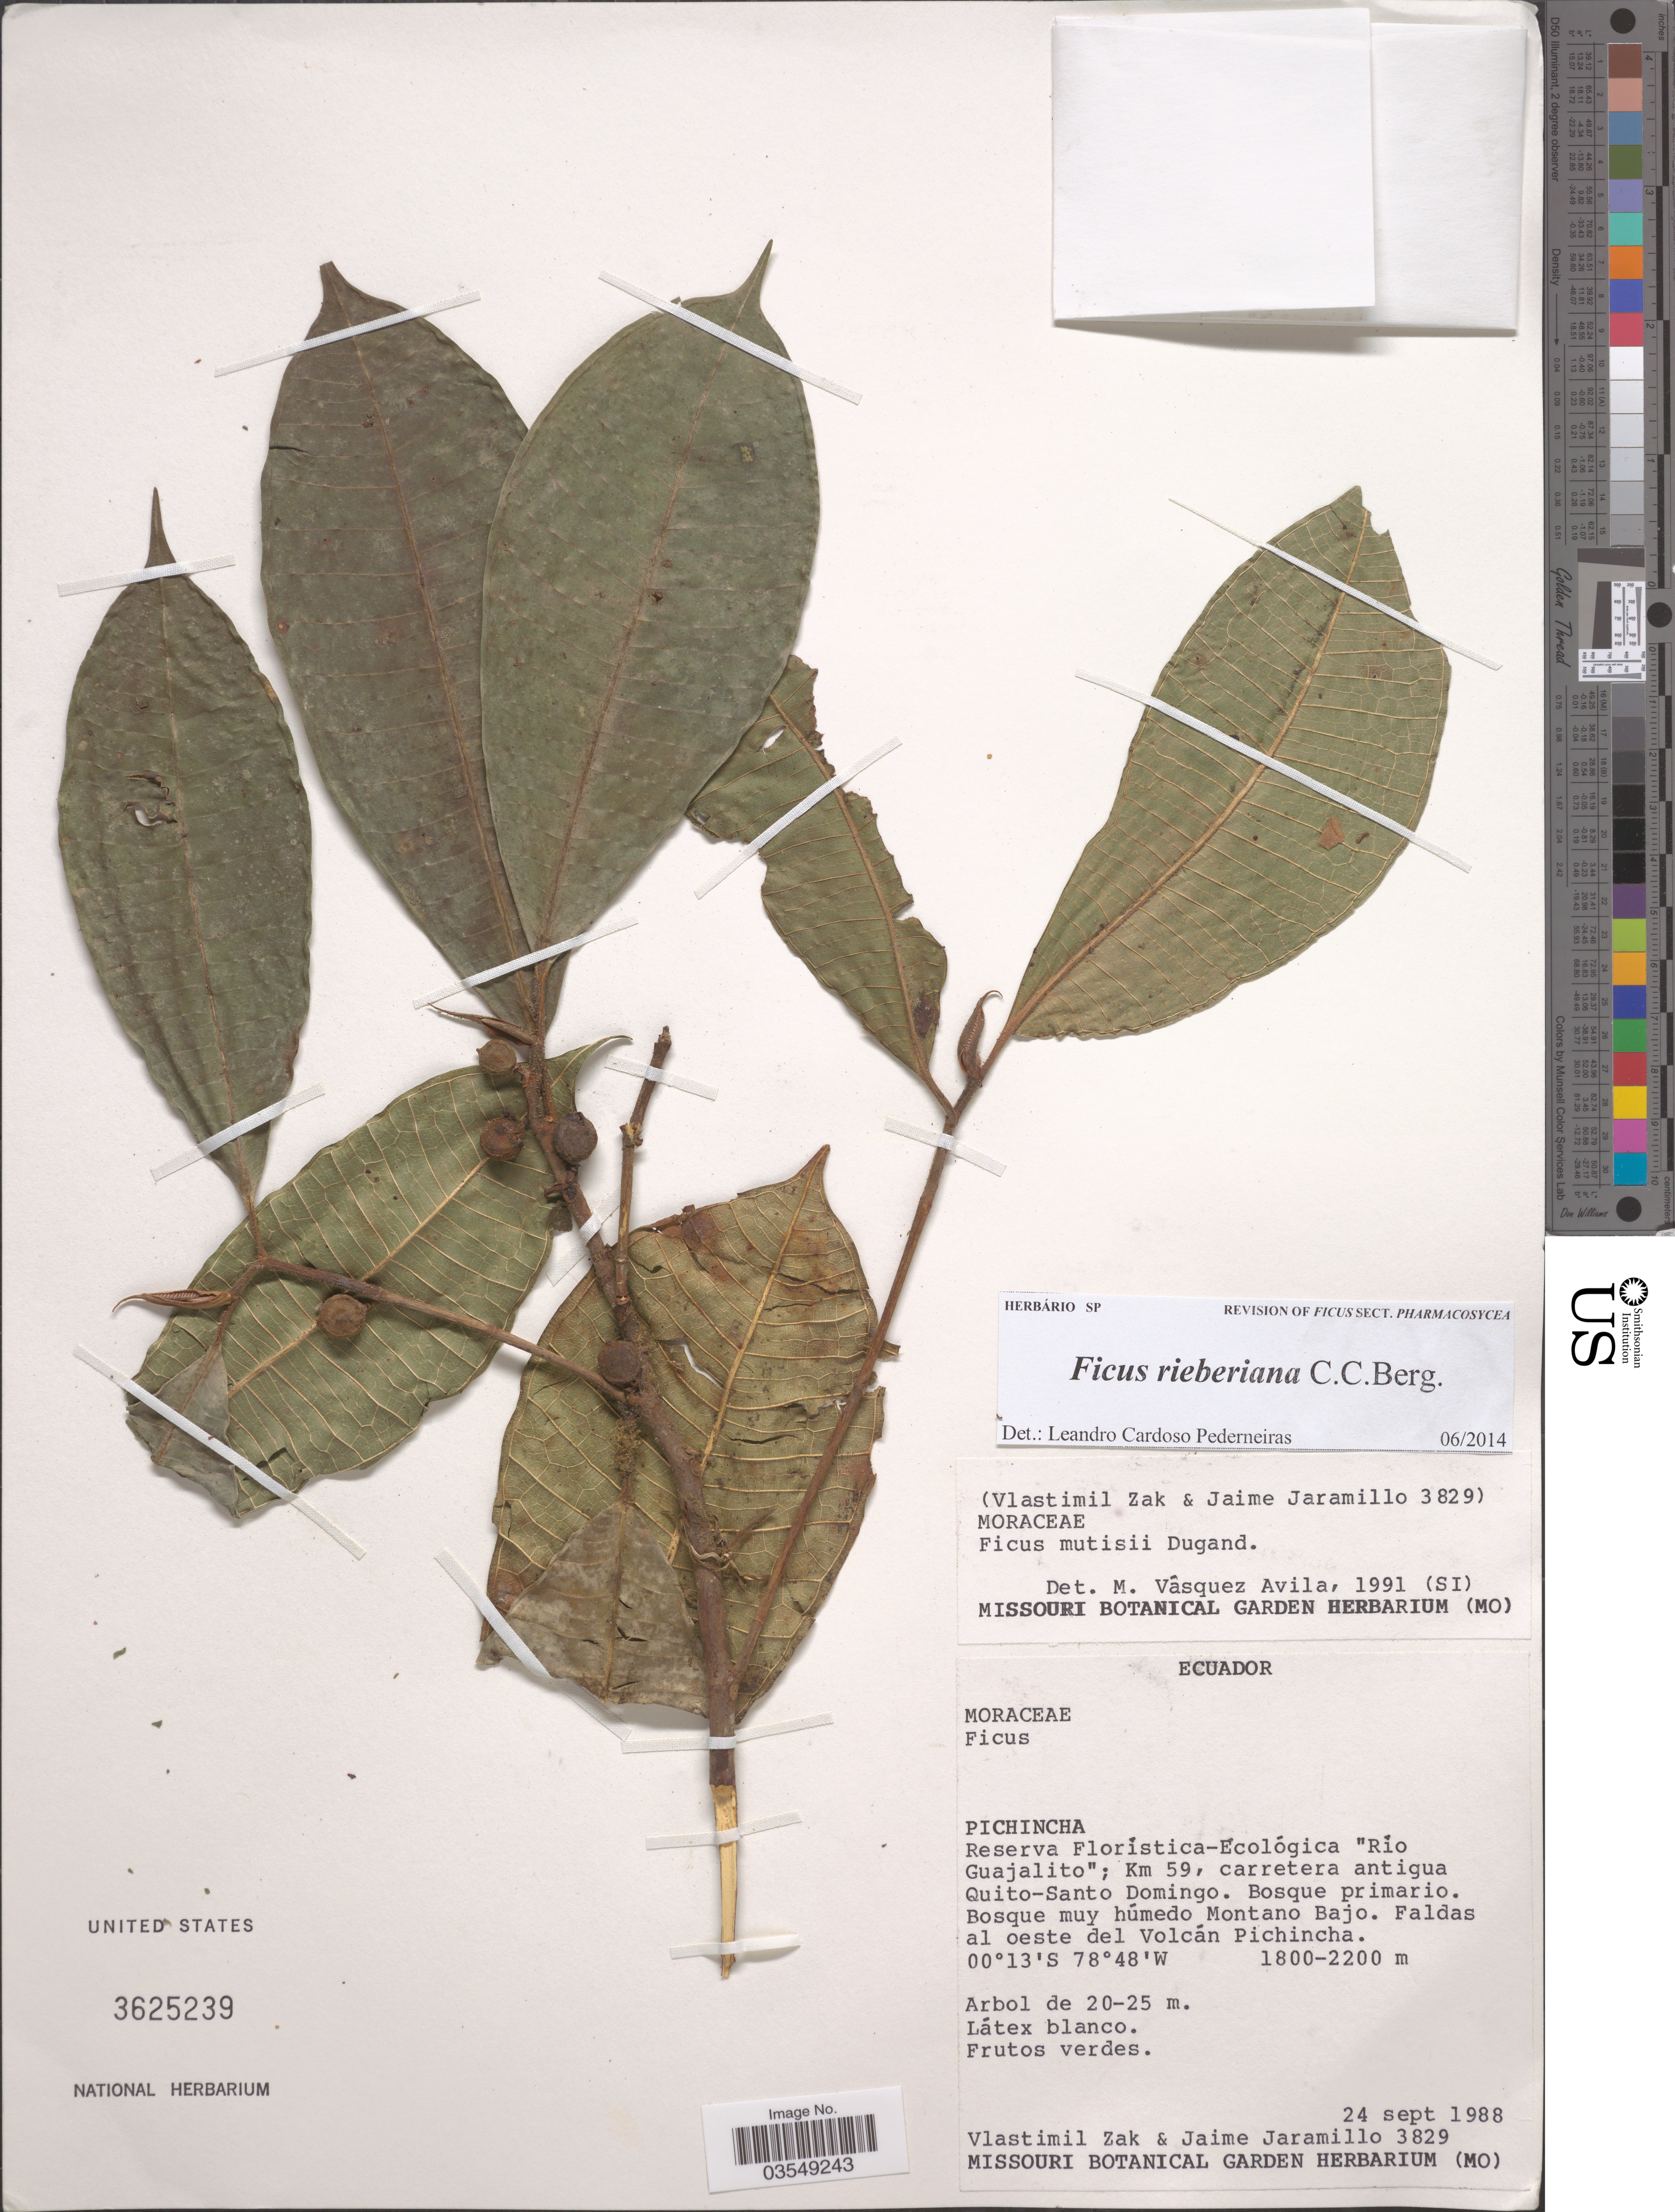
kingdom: Plantae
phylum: Tracheophyta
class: Magnoliopsida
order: Rosales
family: Moraceae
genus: Ficus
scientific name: Ficus rieberiana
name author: C.C. Berg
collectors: V. Zak & J. Jaramillo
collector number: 3829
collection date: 1988-09-24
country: Ecuador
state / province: Pichincha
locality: Reserva Florística-Ecológica "Río Guajalito"; Km 59, carretera antigua Quito-Santo Domingo. Bosque muy húmedo Montano Bajo. Faldas al oeste del Volcán Pichincha.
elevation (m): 1800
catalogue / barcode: US 3625239